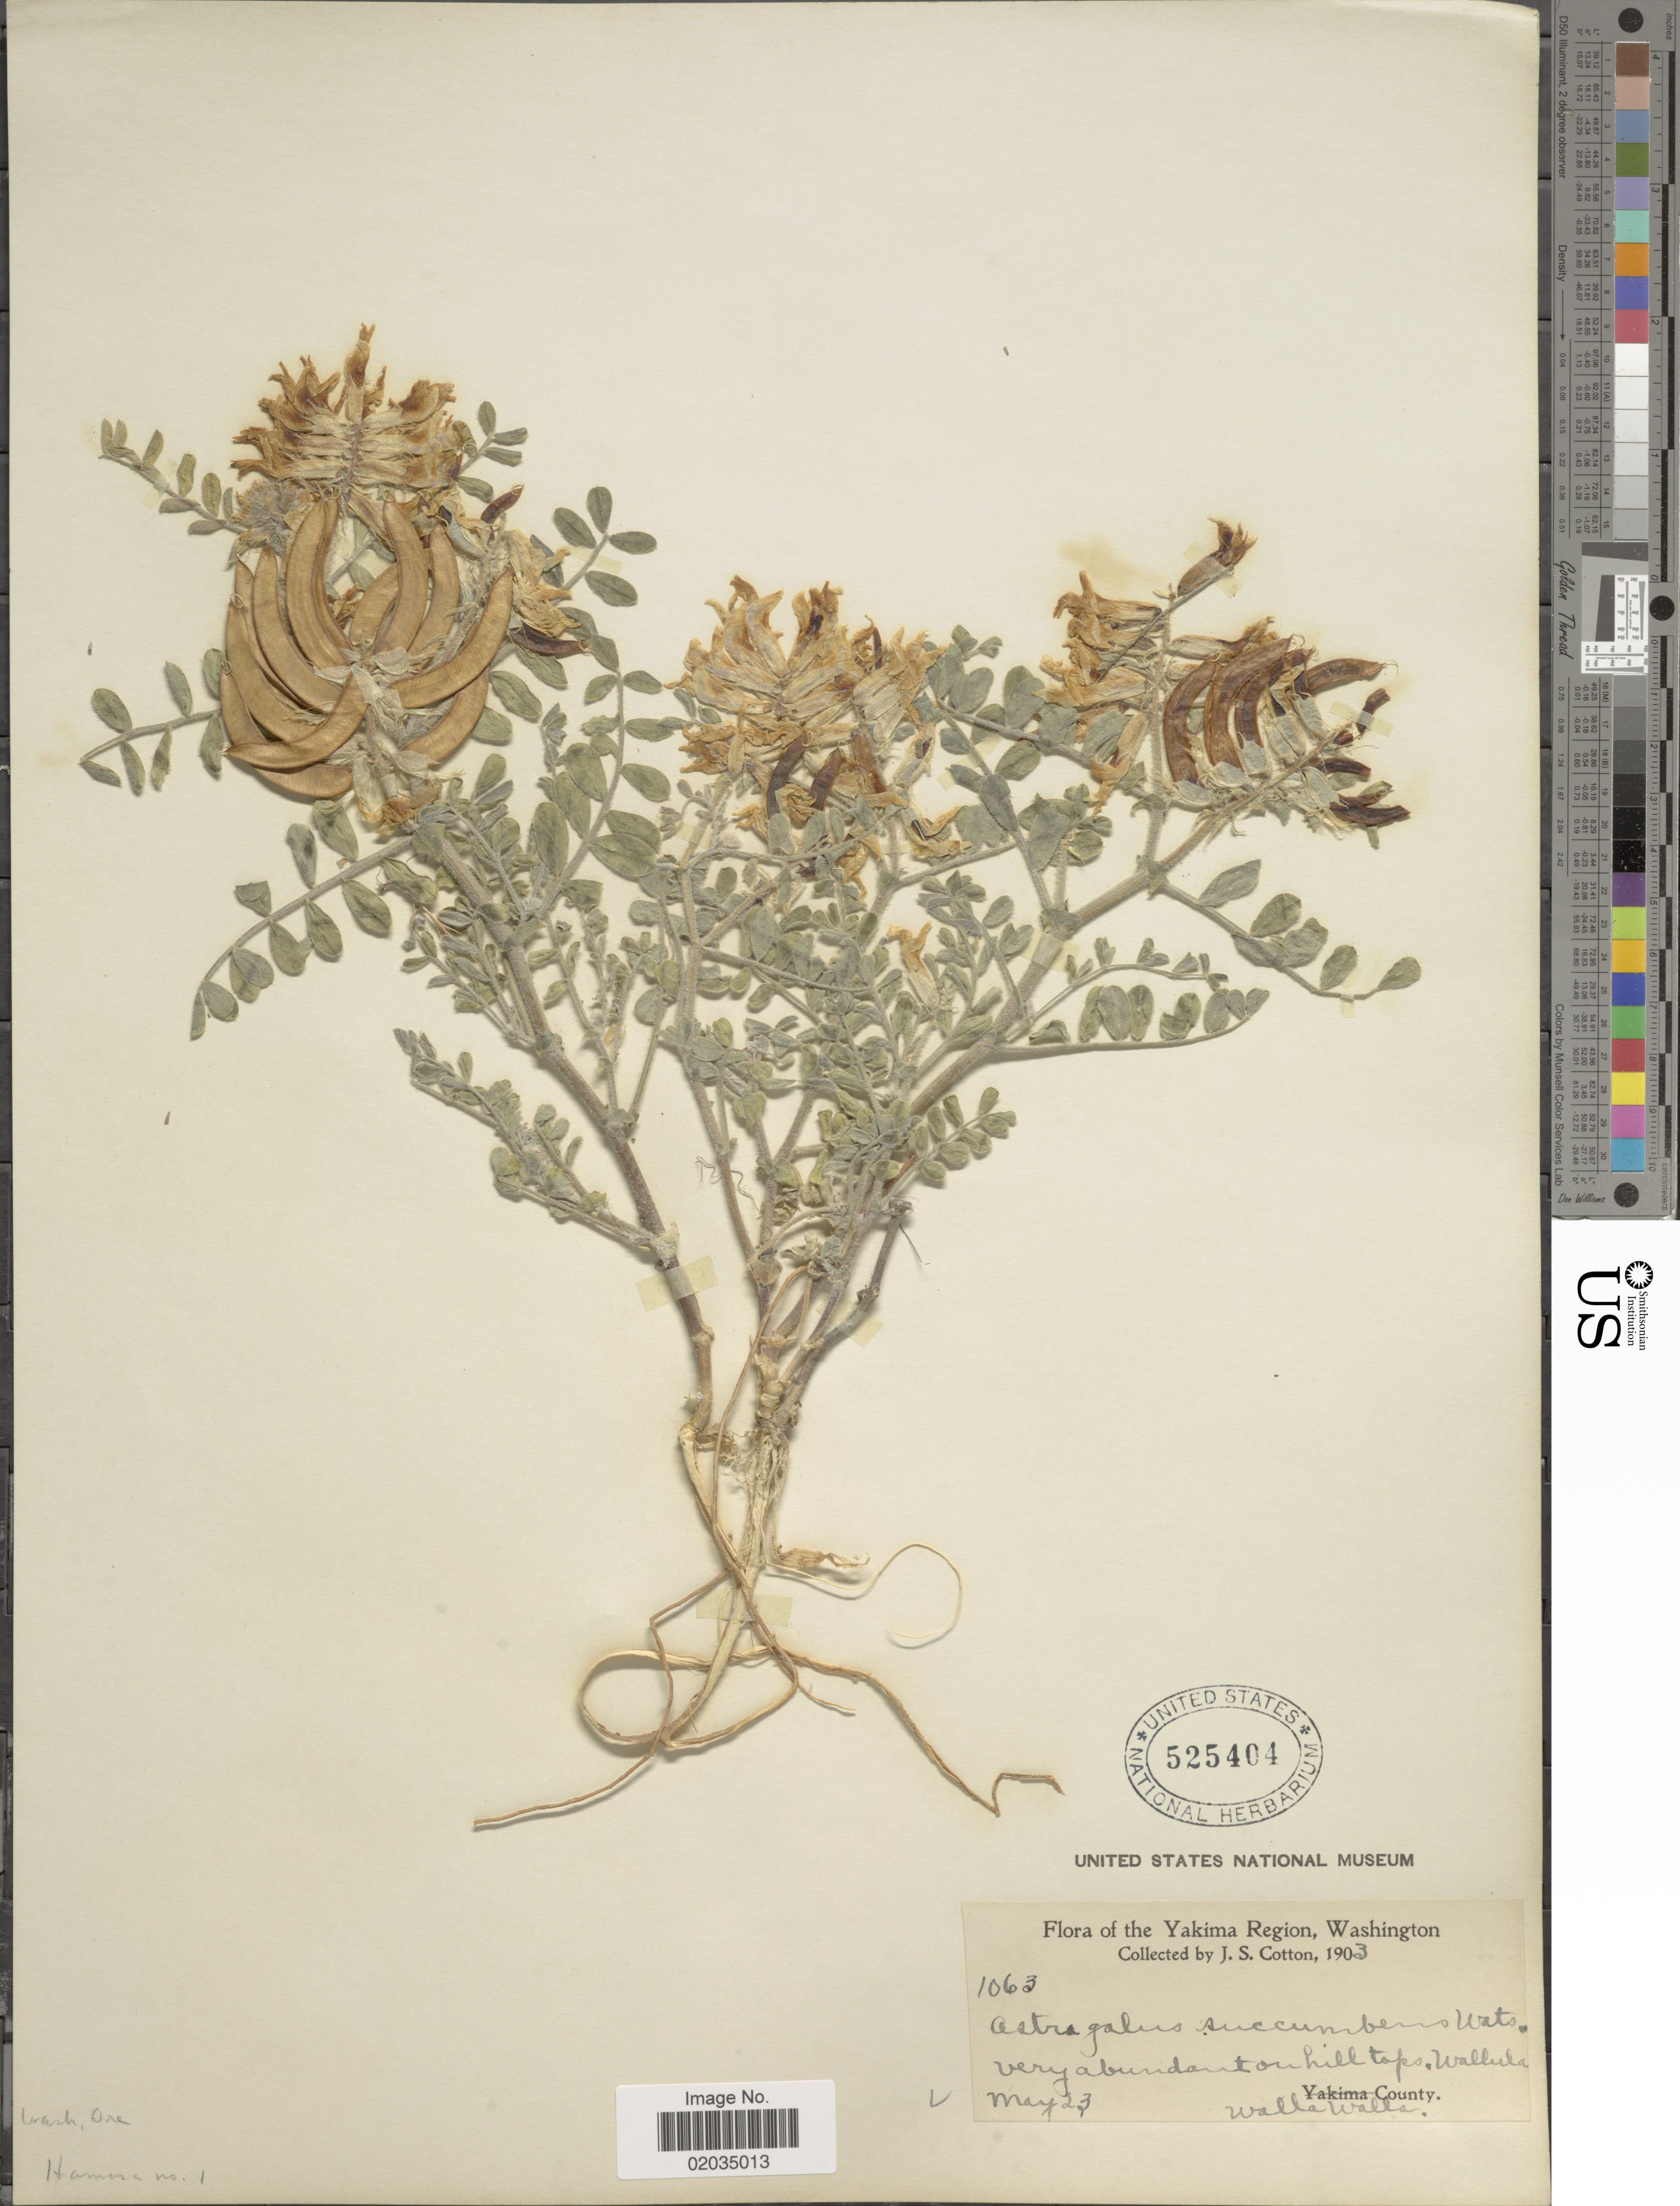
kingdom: Plantae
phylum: Tracheophyta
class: Magnoliopsida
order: Fabales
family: Fabaceae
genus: Astragalus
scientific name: Astragalus succumbens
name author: Hook.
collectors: J. S. Cotton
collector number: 1063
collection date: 1903-05-23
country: United States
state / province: Washington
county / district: Walla Walla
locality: Yakima Region, Wallula, Walla Walla County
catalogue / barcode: US 525404